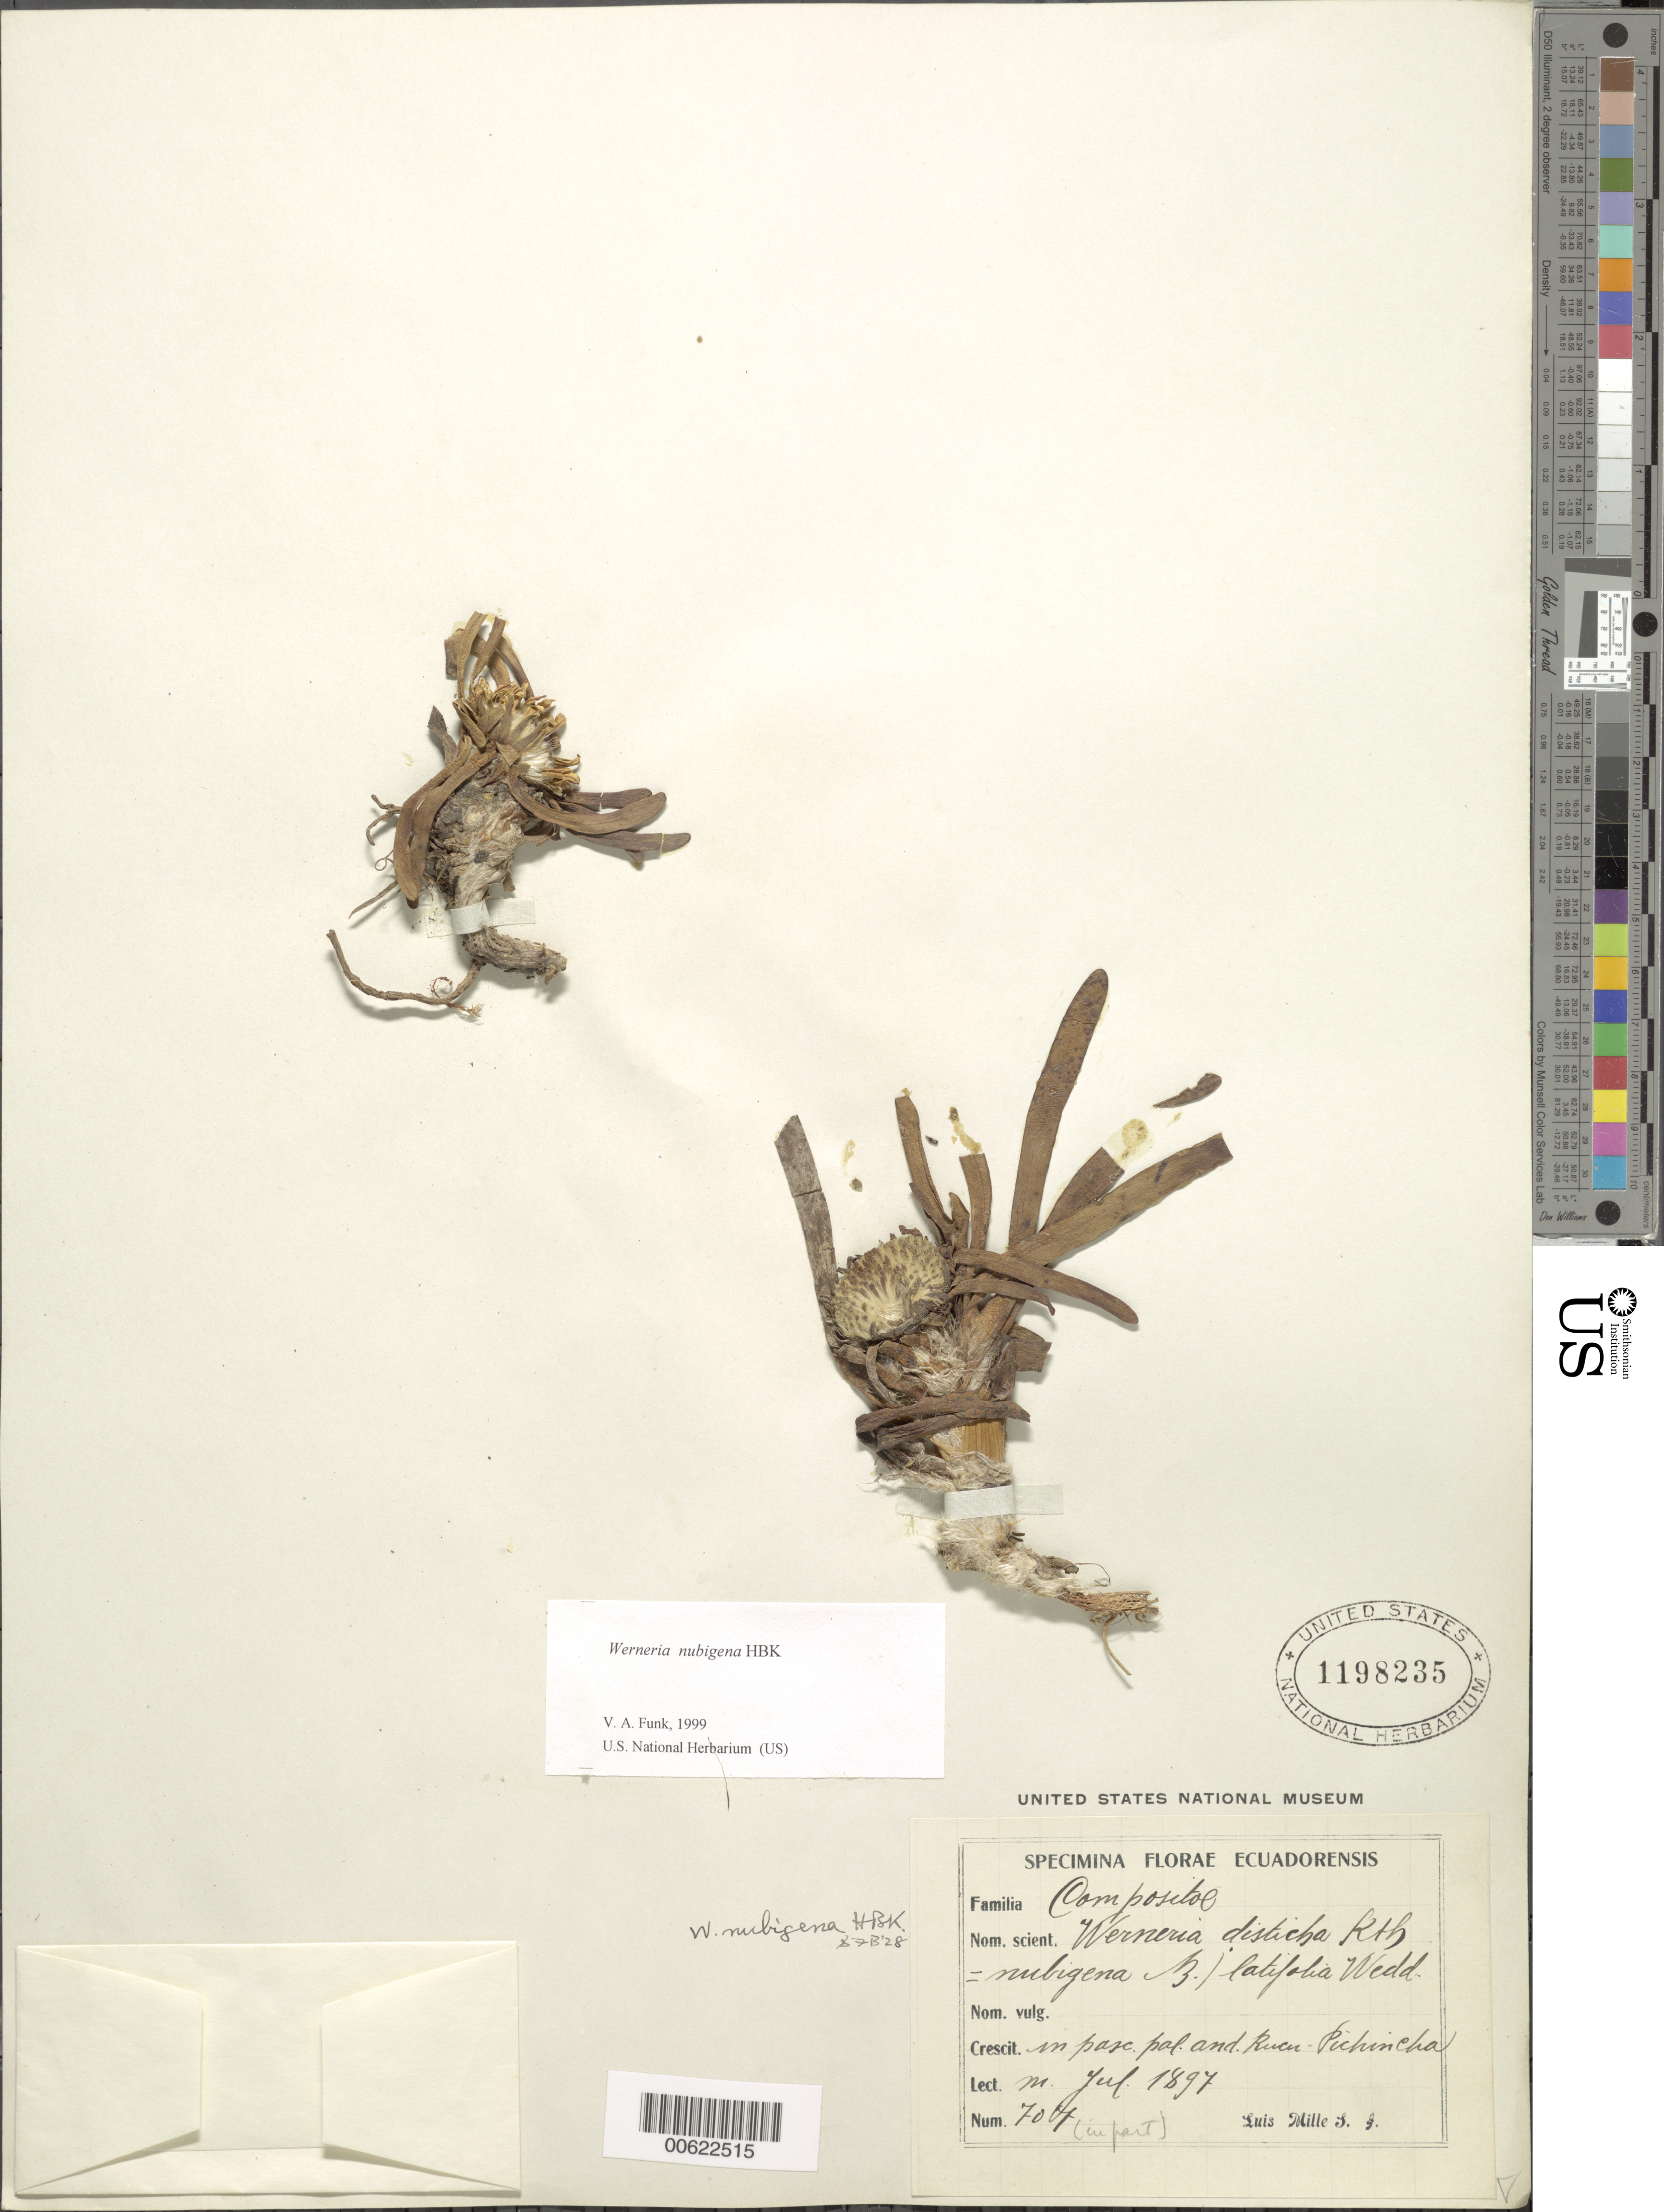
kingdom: Plantae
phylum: Tracheophyta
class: Magnoliopsida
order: Asterales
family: Asteraceae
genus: Werneria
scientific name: Werneria nubigena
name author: Kunth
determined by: Funk, Vicki A., (BOT), Smithsonian Institution - National Museum of Natural History (UNITED STATES)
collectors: L. Mille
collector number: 707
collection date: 1897-07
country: Ecuador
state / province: Pichincha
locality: In pasc. pal. and. Rucu-Pichincha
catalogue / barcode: US 1198235